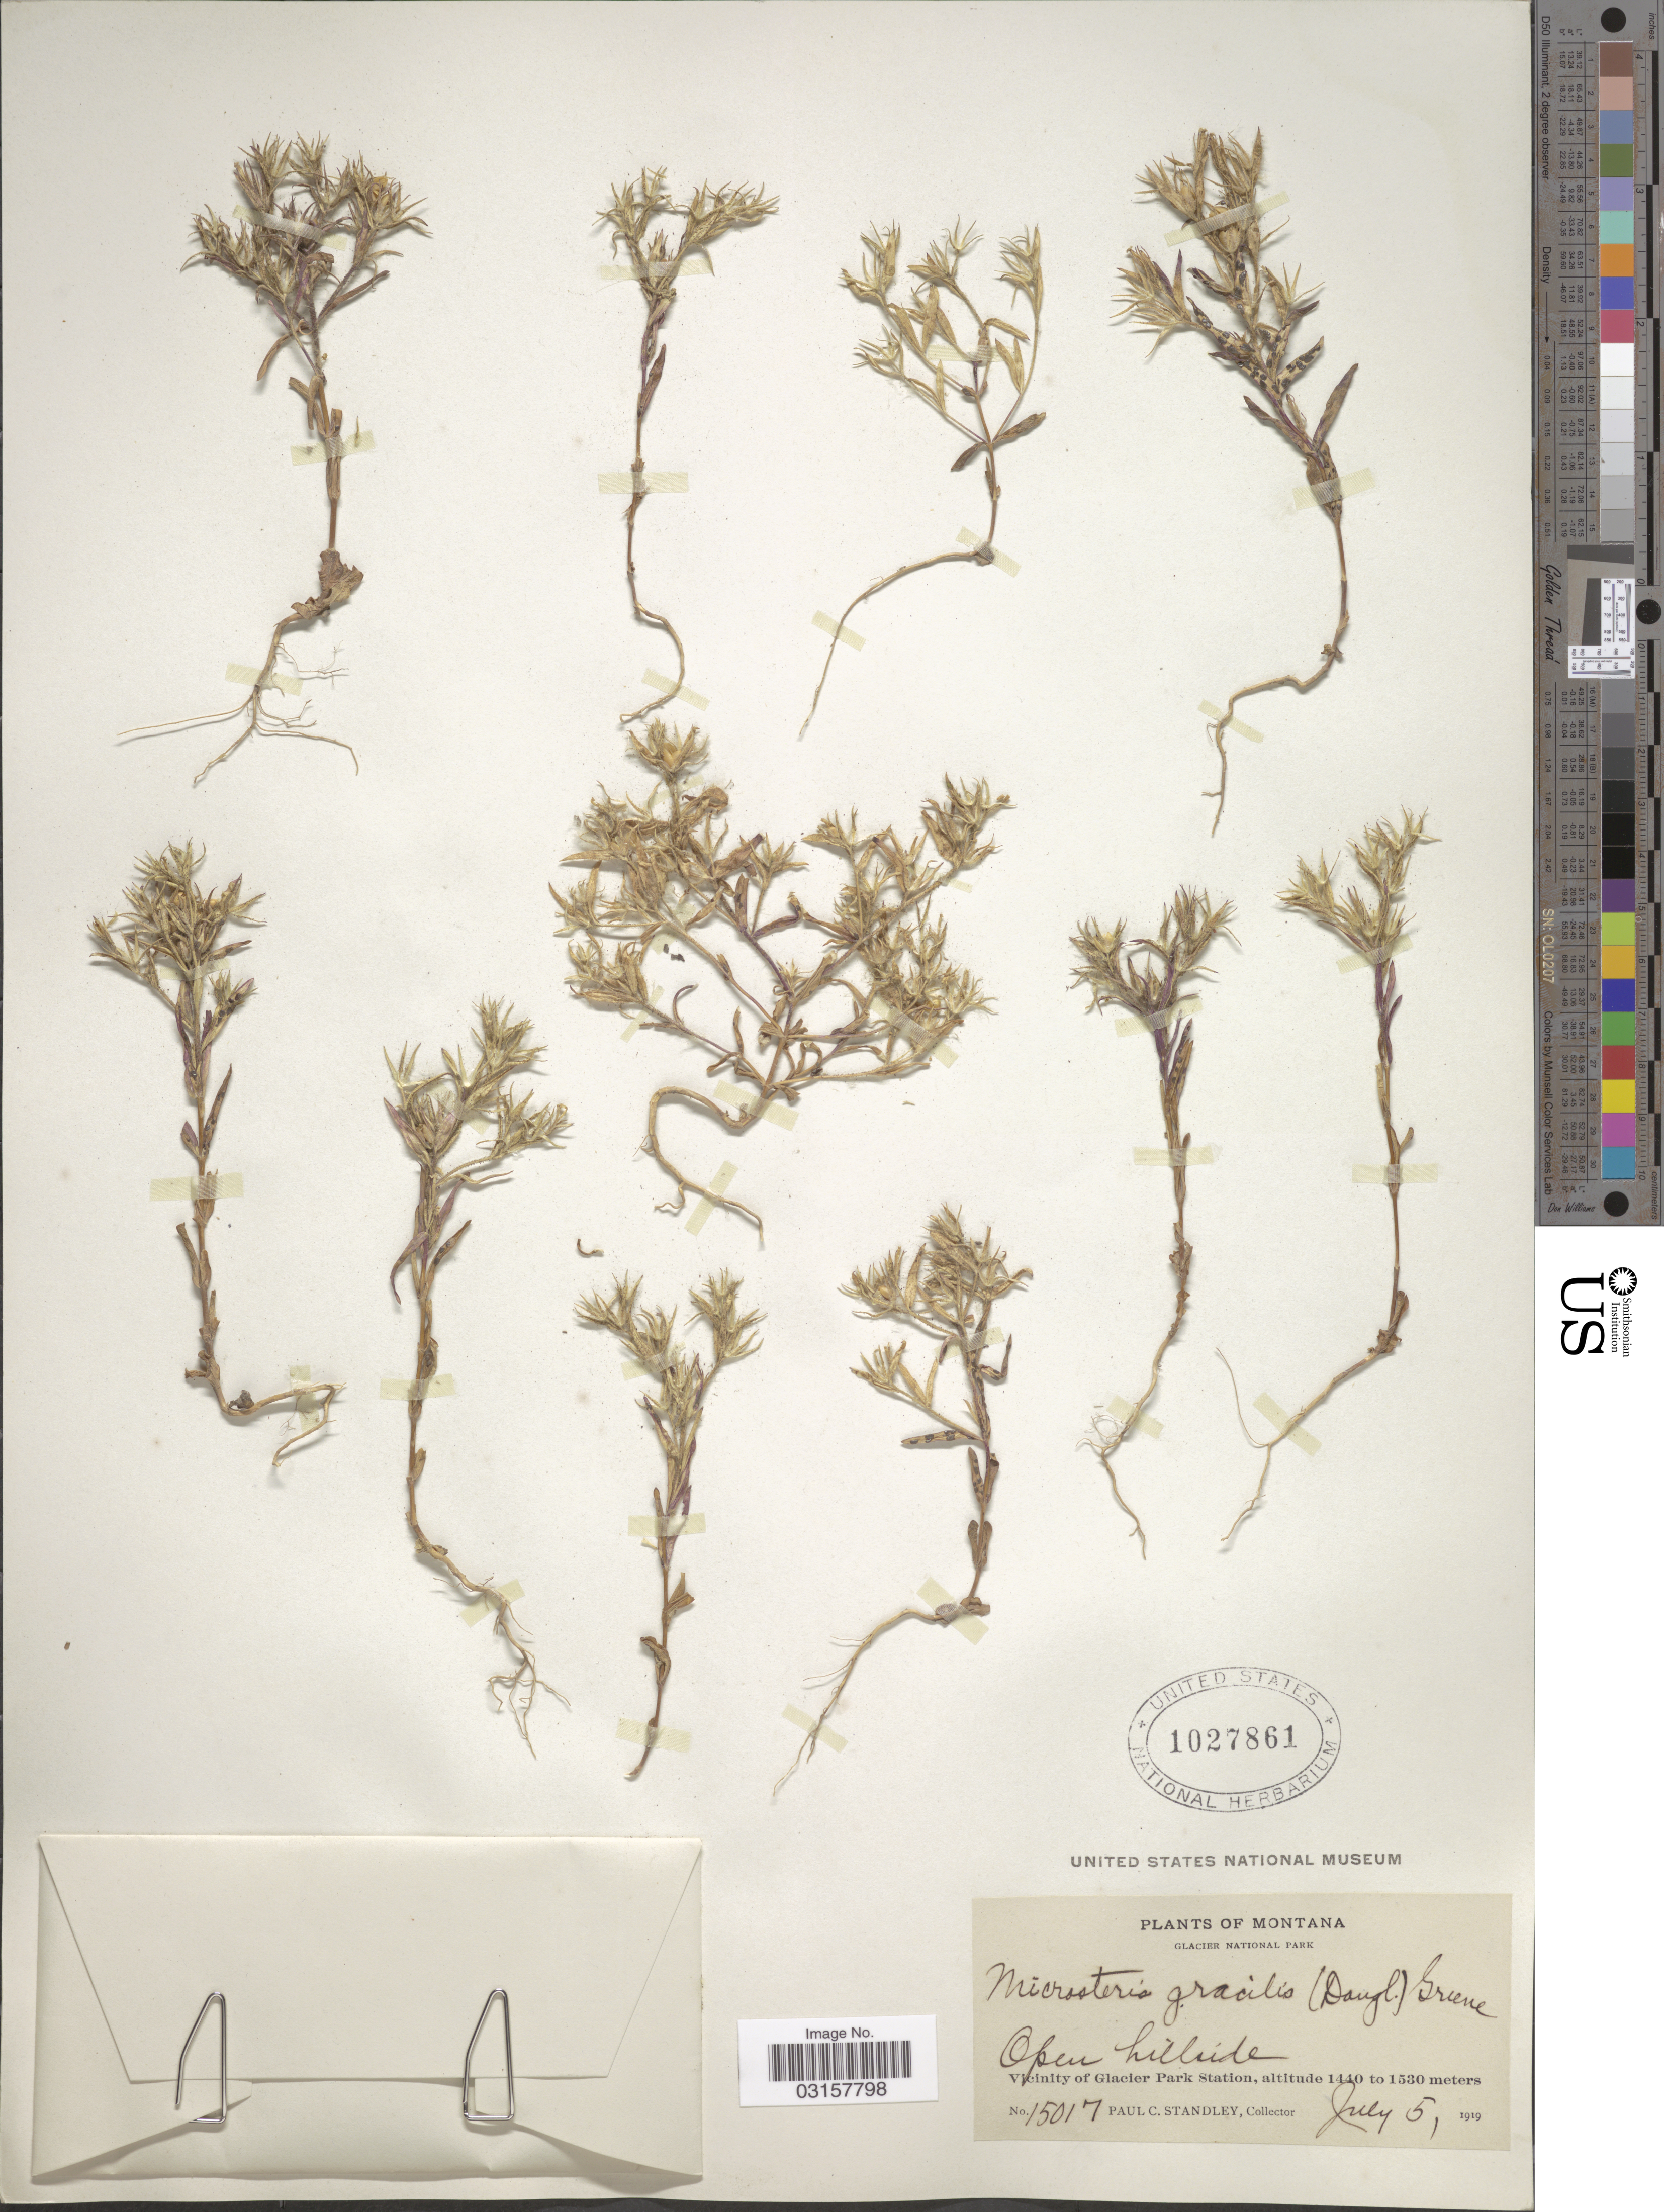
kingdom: Plantae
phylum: Tracheophyta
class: Magnoliopsida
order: Ericales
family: Polemoniaceae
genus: Microsteris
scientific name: Microsteris gracilis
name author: (Hook.) Greene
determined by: (US) Smithsonian Institution - National Museum of Natural History - Department of Botany (UNITED STATES)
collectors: P. C. Standley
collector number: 15017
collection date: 1919-07-05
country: United States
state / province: Montana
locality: Glacier National Park. Vicinity of Glacier Park Station.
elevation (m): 1440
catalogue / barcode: US 1027861